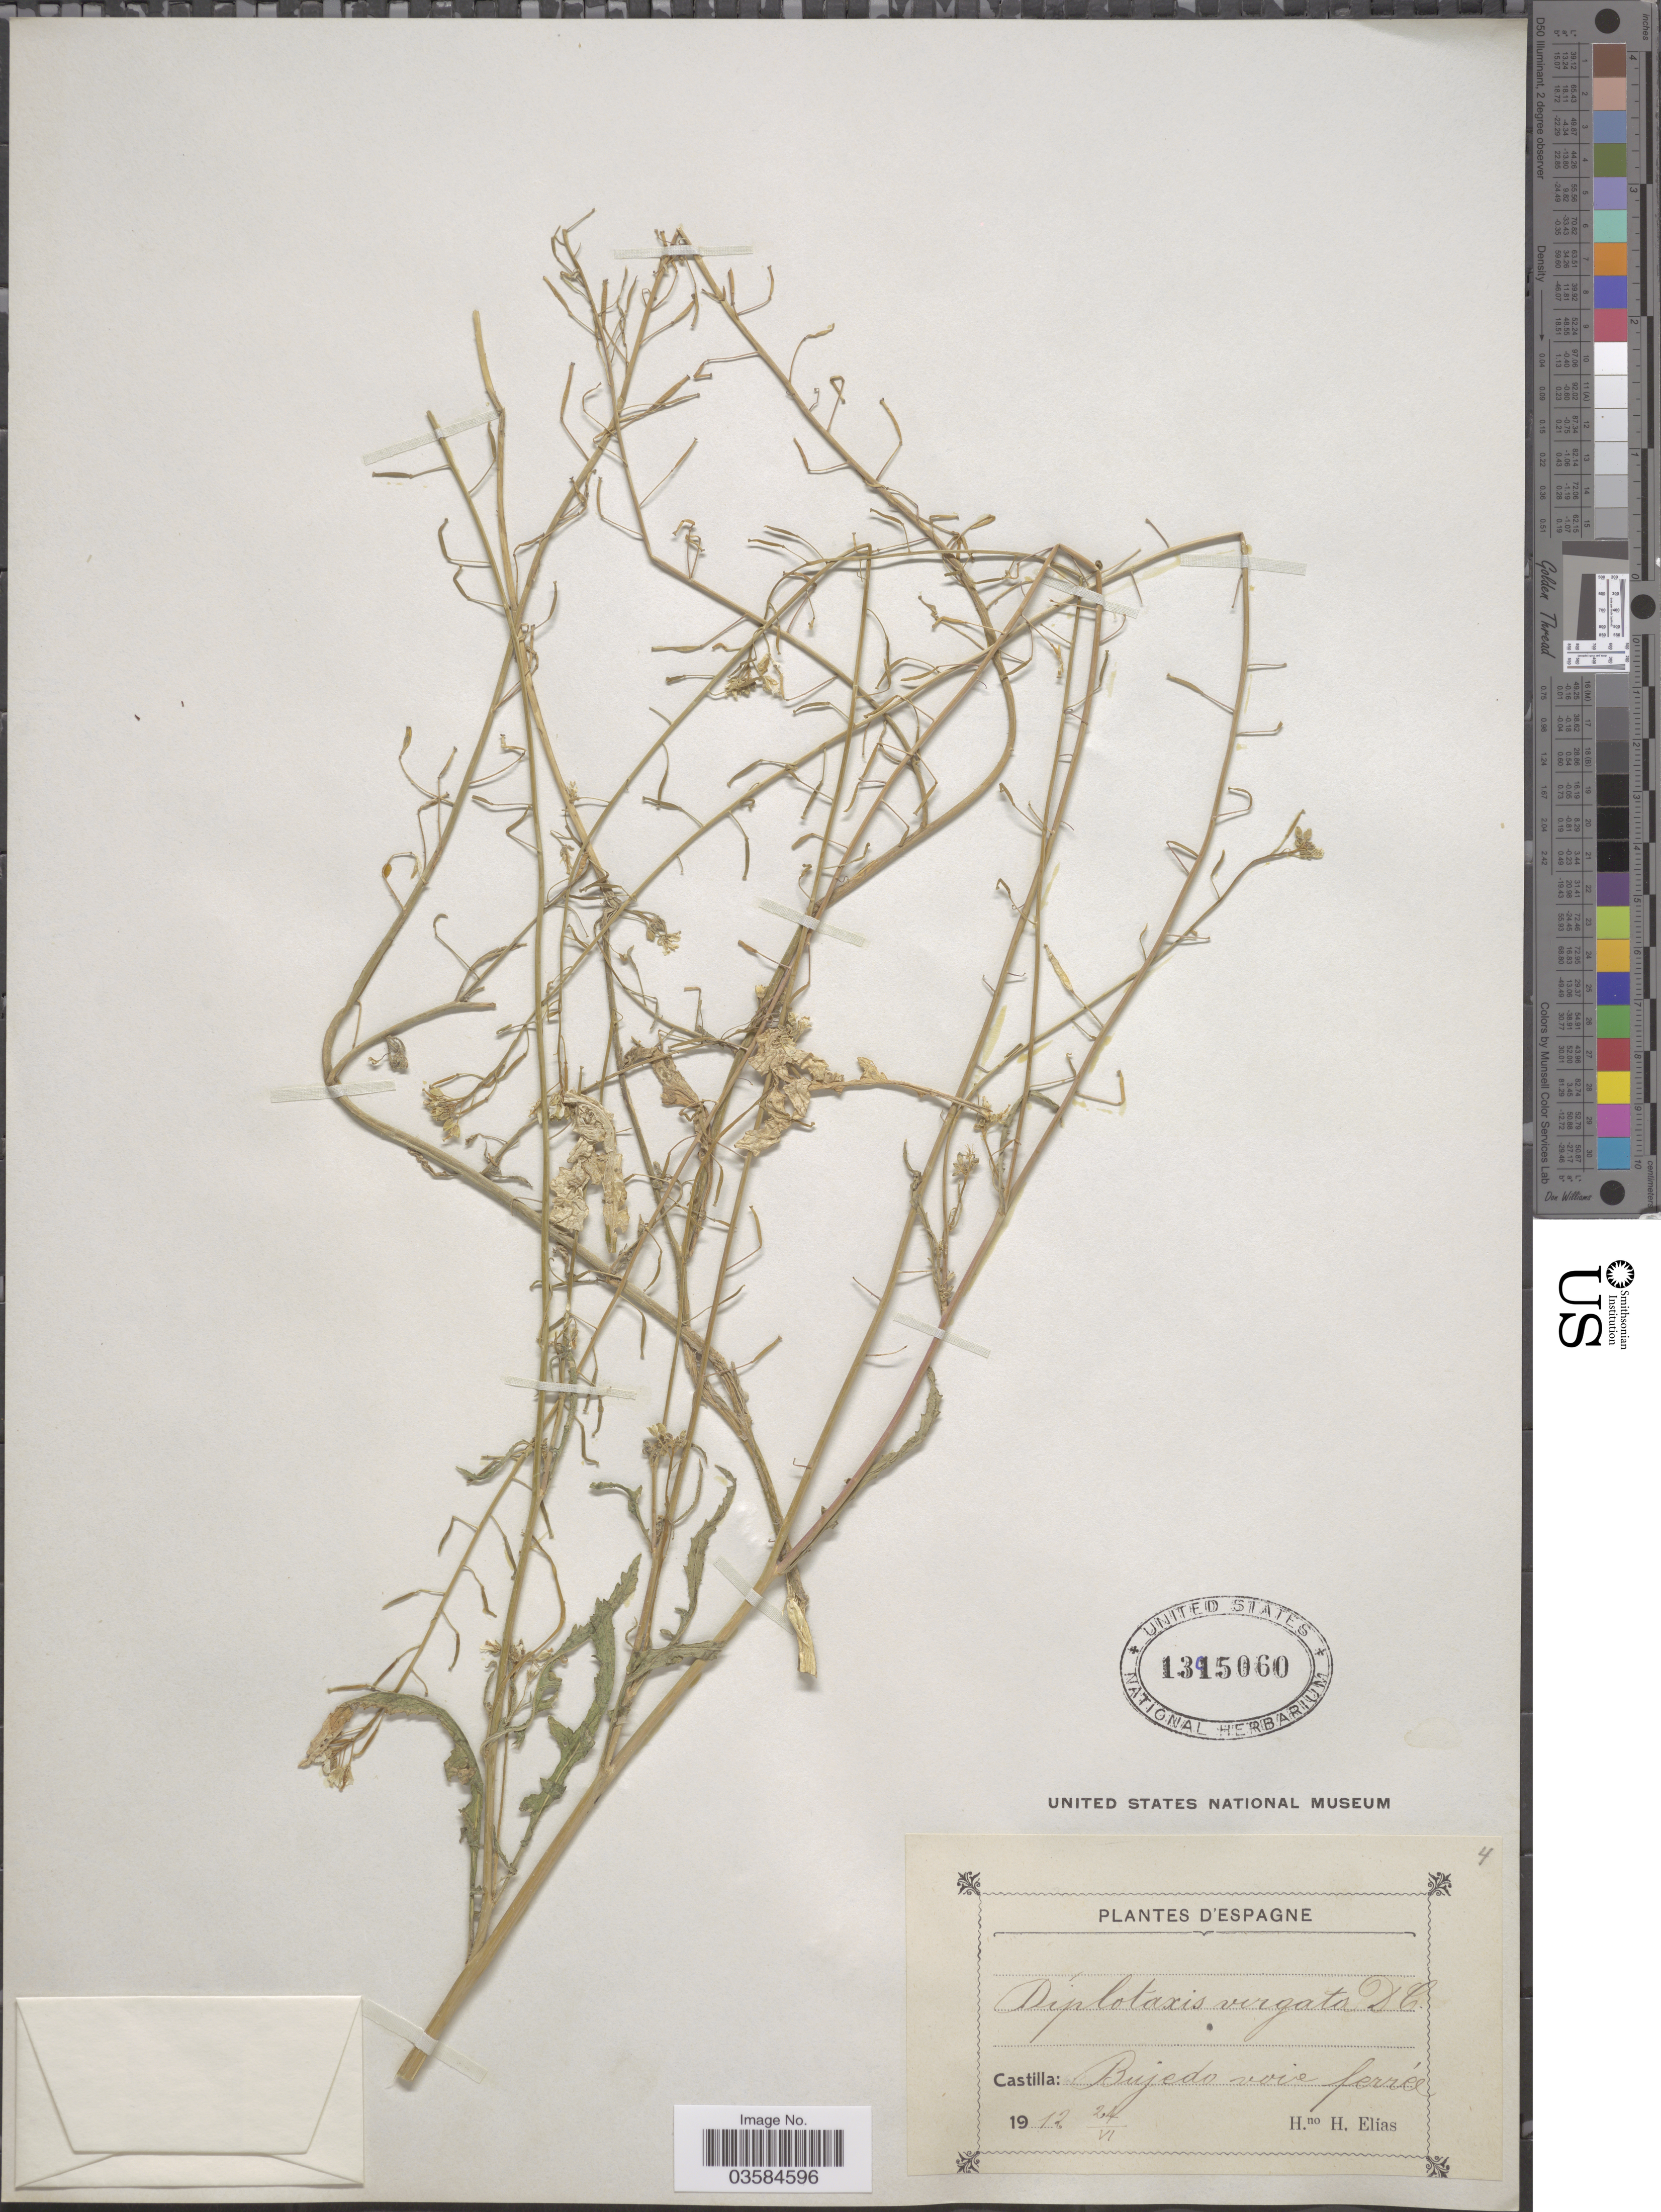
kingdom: Plantae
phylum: Tracheophyta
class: Magnoliopsida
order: Brassicales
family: Brassicaceae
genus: Diplotaxis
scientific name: Diplotaxis virgata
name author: (Cav.) DC.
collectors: H. Elías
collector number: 4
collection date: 1912-06-24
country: Spain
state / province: Castilla y León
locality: Espagne. Castilla: Bujedo voie ferrée.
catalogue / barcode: US 1395060